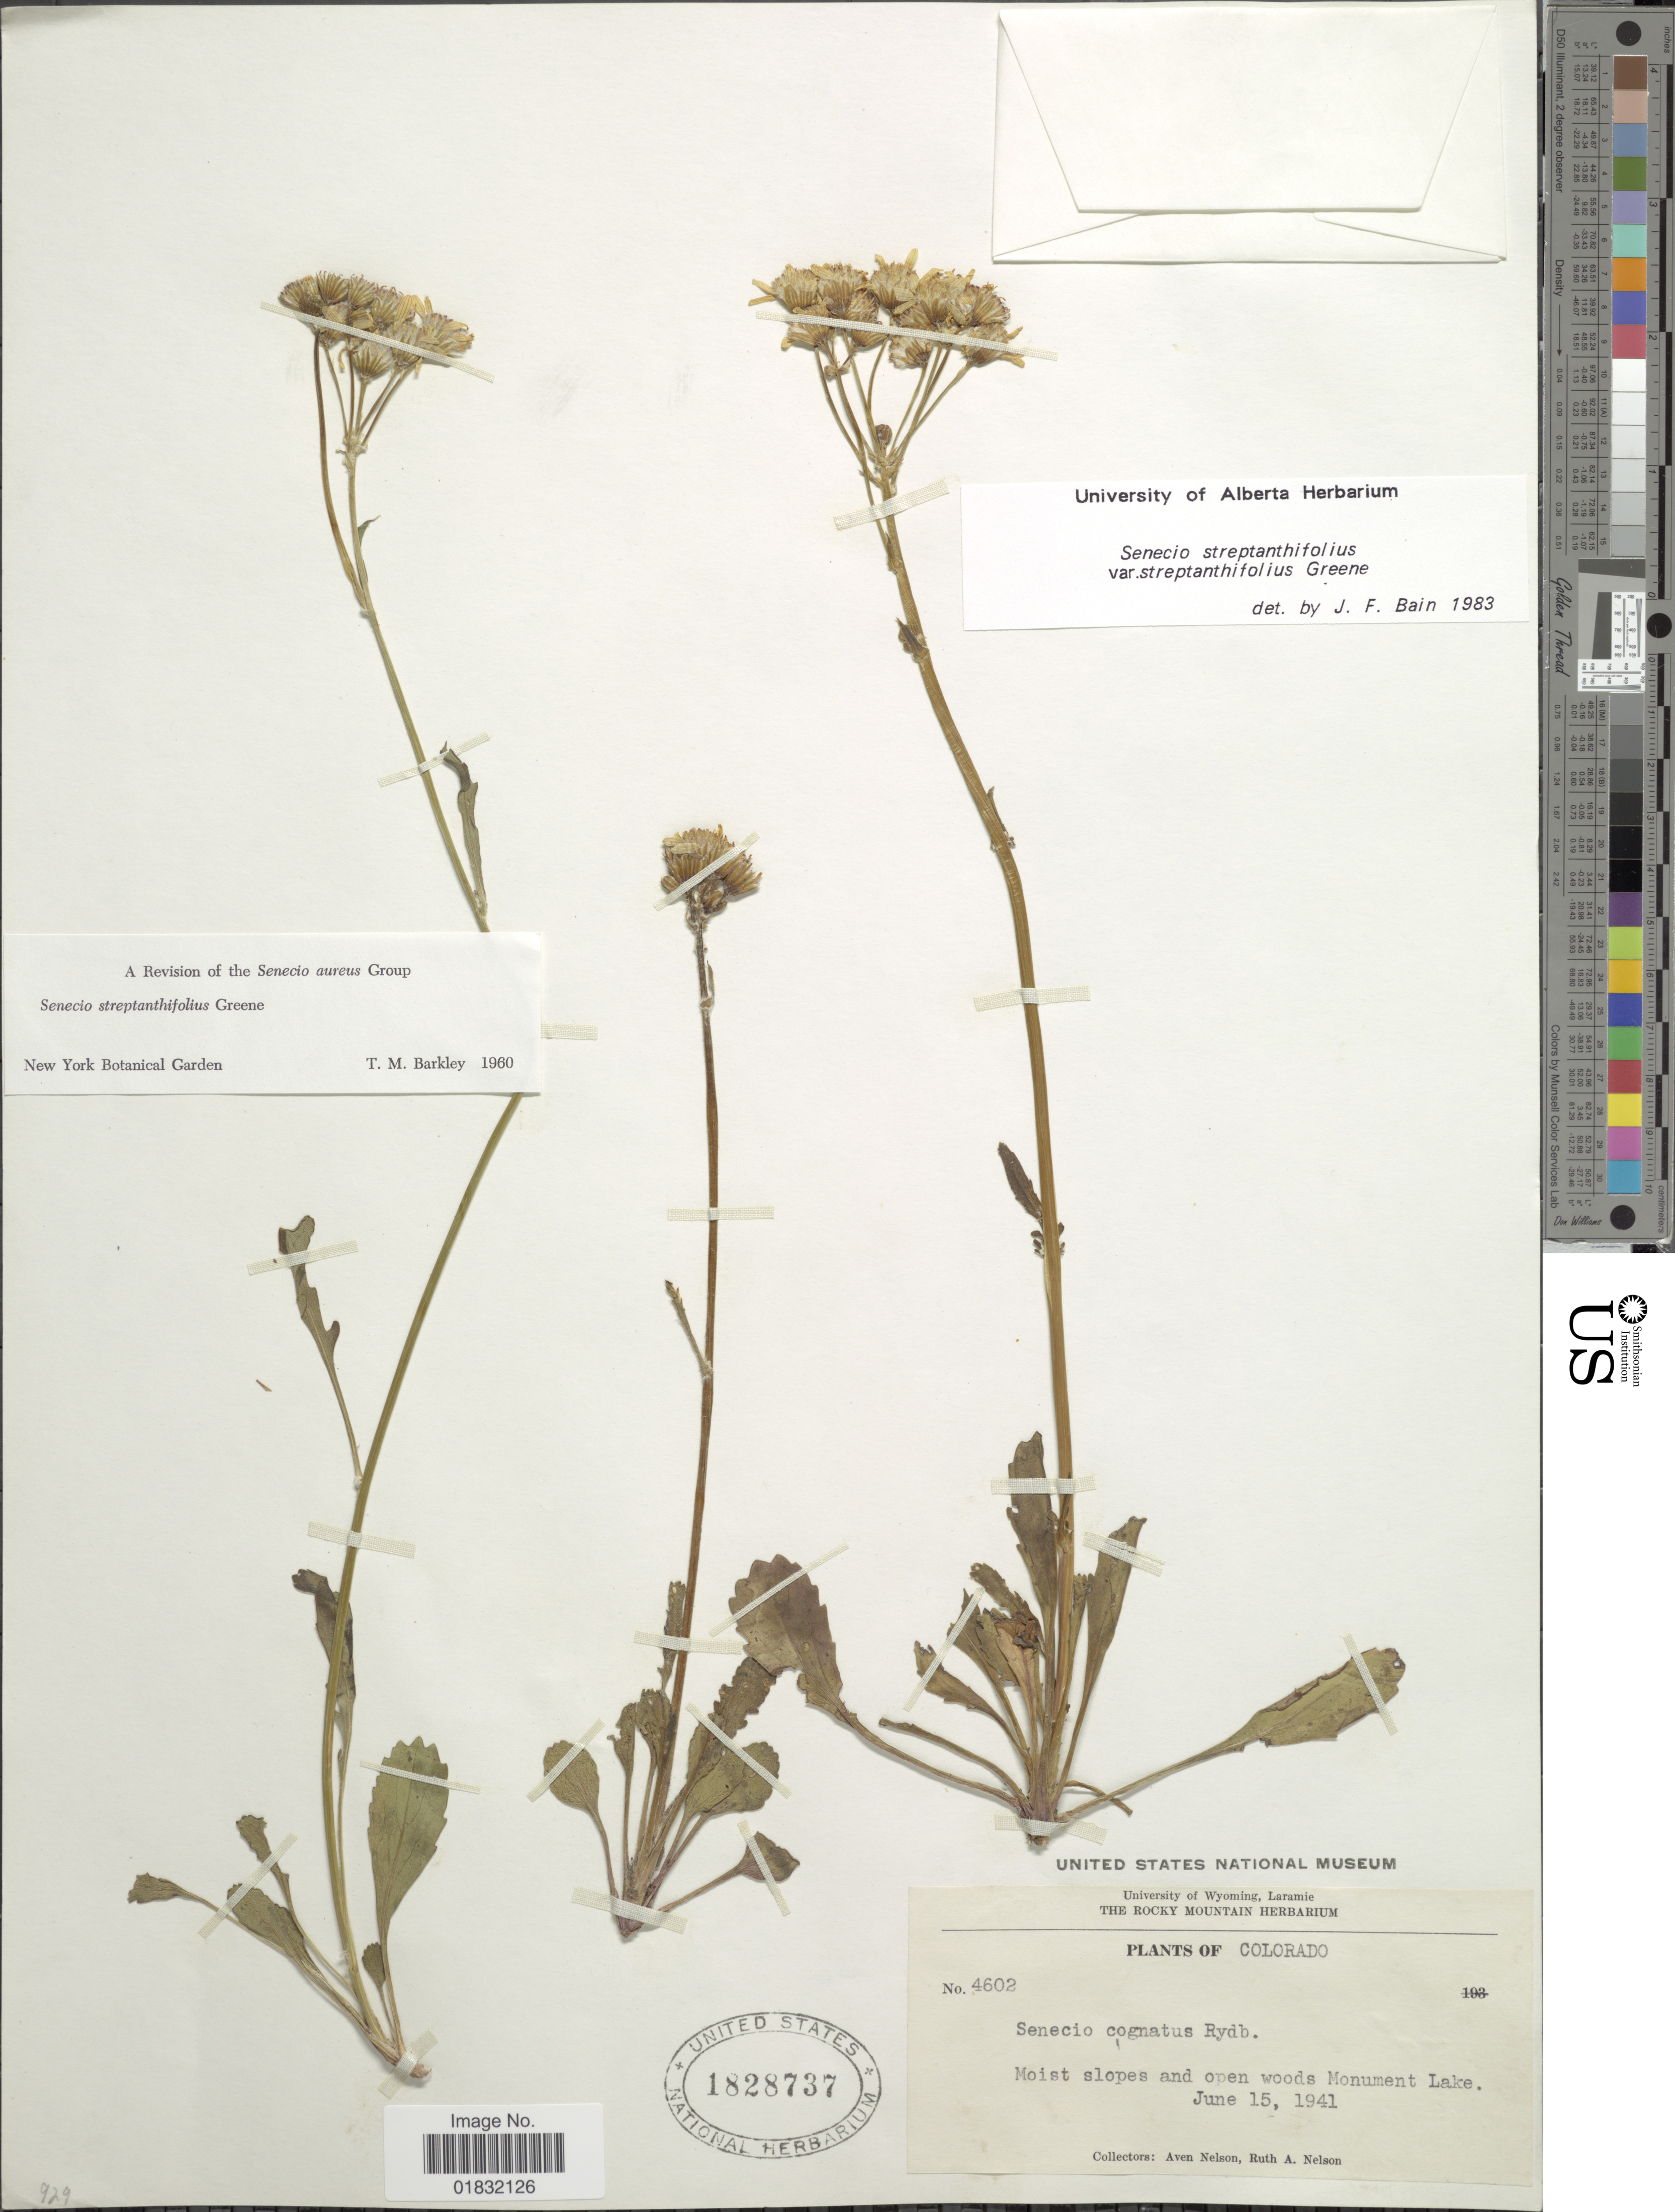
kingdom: Plantae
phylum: Tracheophyta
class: Magnoliopsida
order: Asterales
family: Asteraceae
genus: Packera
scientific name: Packera streptanthifolia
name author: (Greene) W.A. Weber & Á. Löve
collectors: A. Nelson & R. A. Nelson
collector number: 4602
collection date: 1941-06-15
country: United States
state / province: Colorado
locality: Moist slopes and open woods Monument Lake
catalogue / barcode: US 1828737